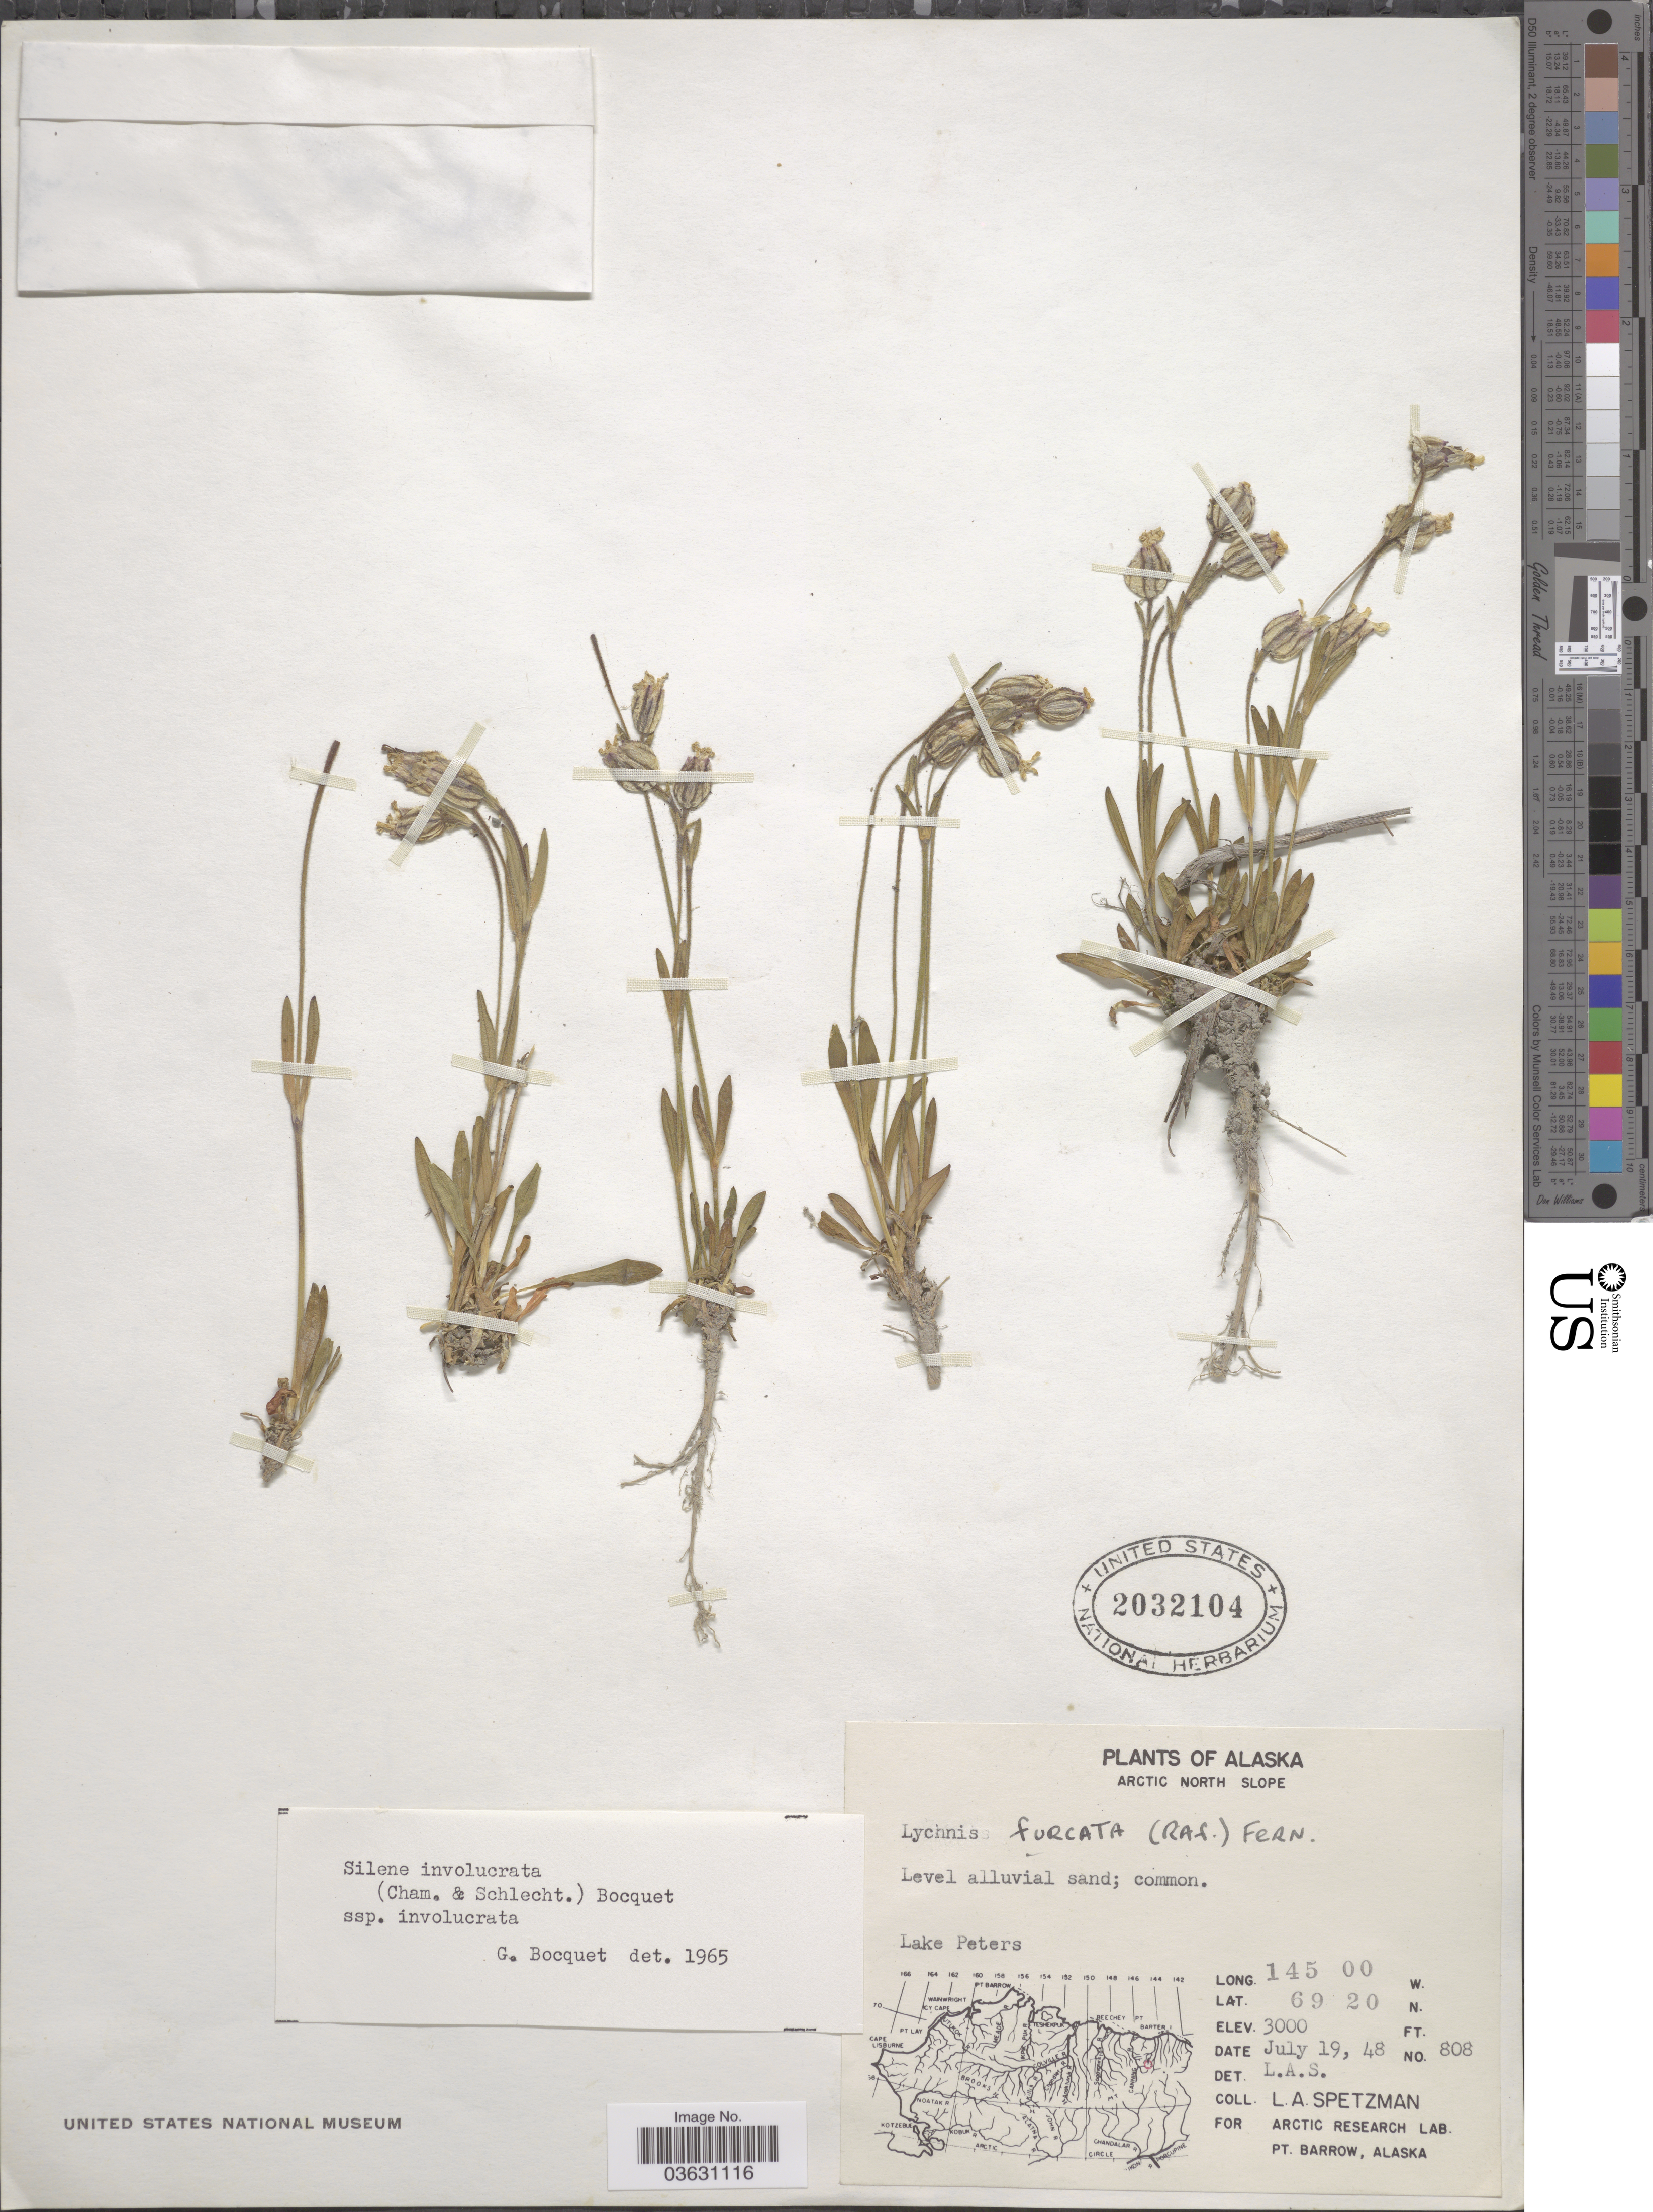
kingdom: Plantae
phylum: Tracheophyta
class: Magnoliopsida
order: Caryophyllales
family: Caryophyllaceae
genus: Silene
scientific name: Silene involucrata subsp. involucrata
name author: (Cham. & Schltdl.) Bocquet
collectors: L. Spetzman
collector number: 808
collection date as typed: Transcribed d/m/y: 19/7/48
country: United States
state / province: Alaska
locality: Arctic North Slope. Lake Peters.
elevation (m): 914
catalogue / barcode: US 2032104